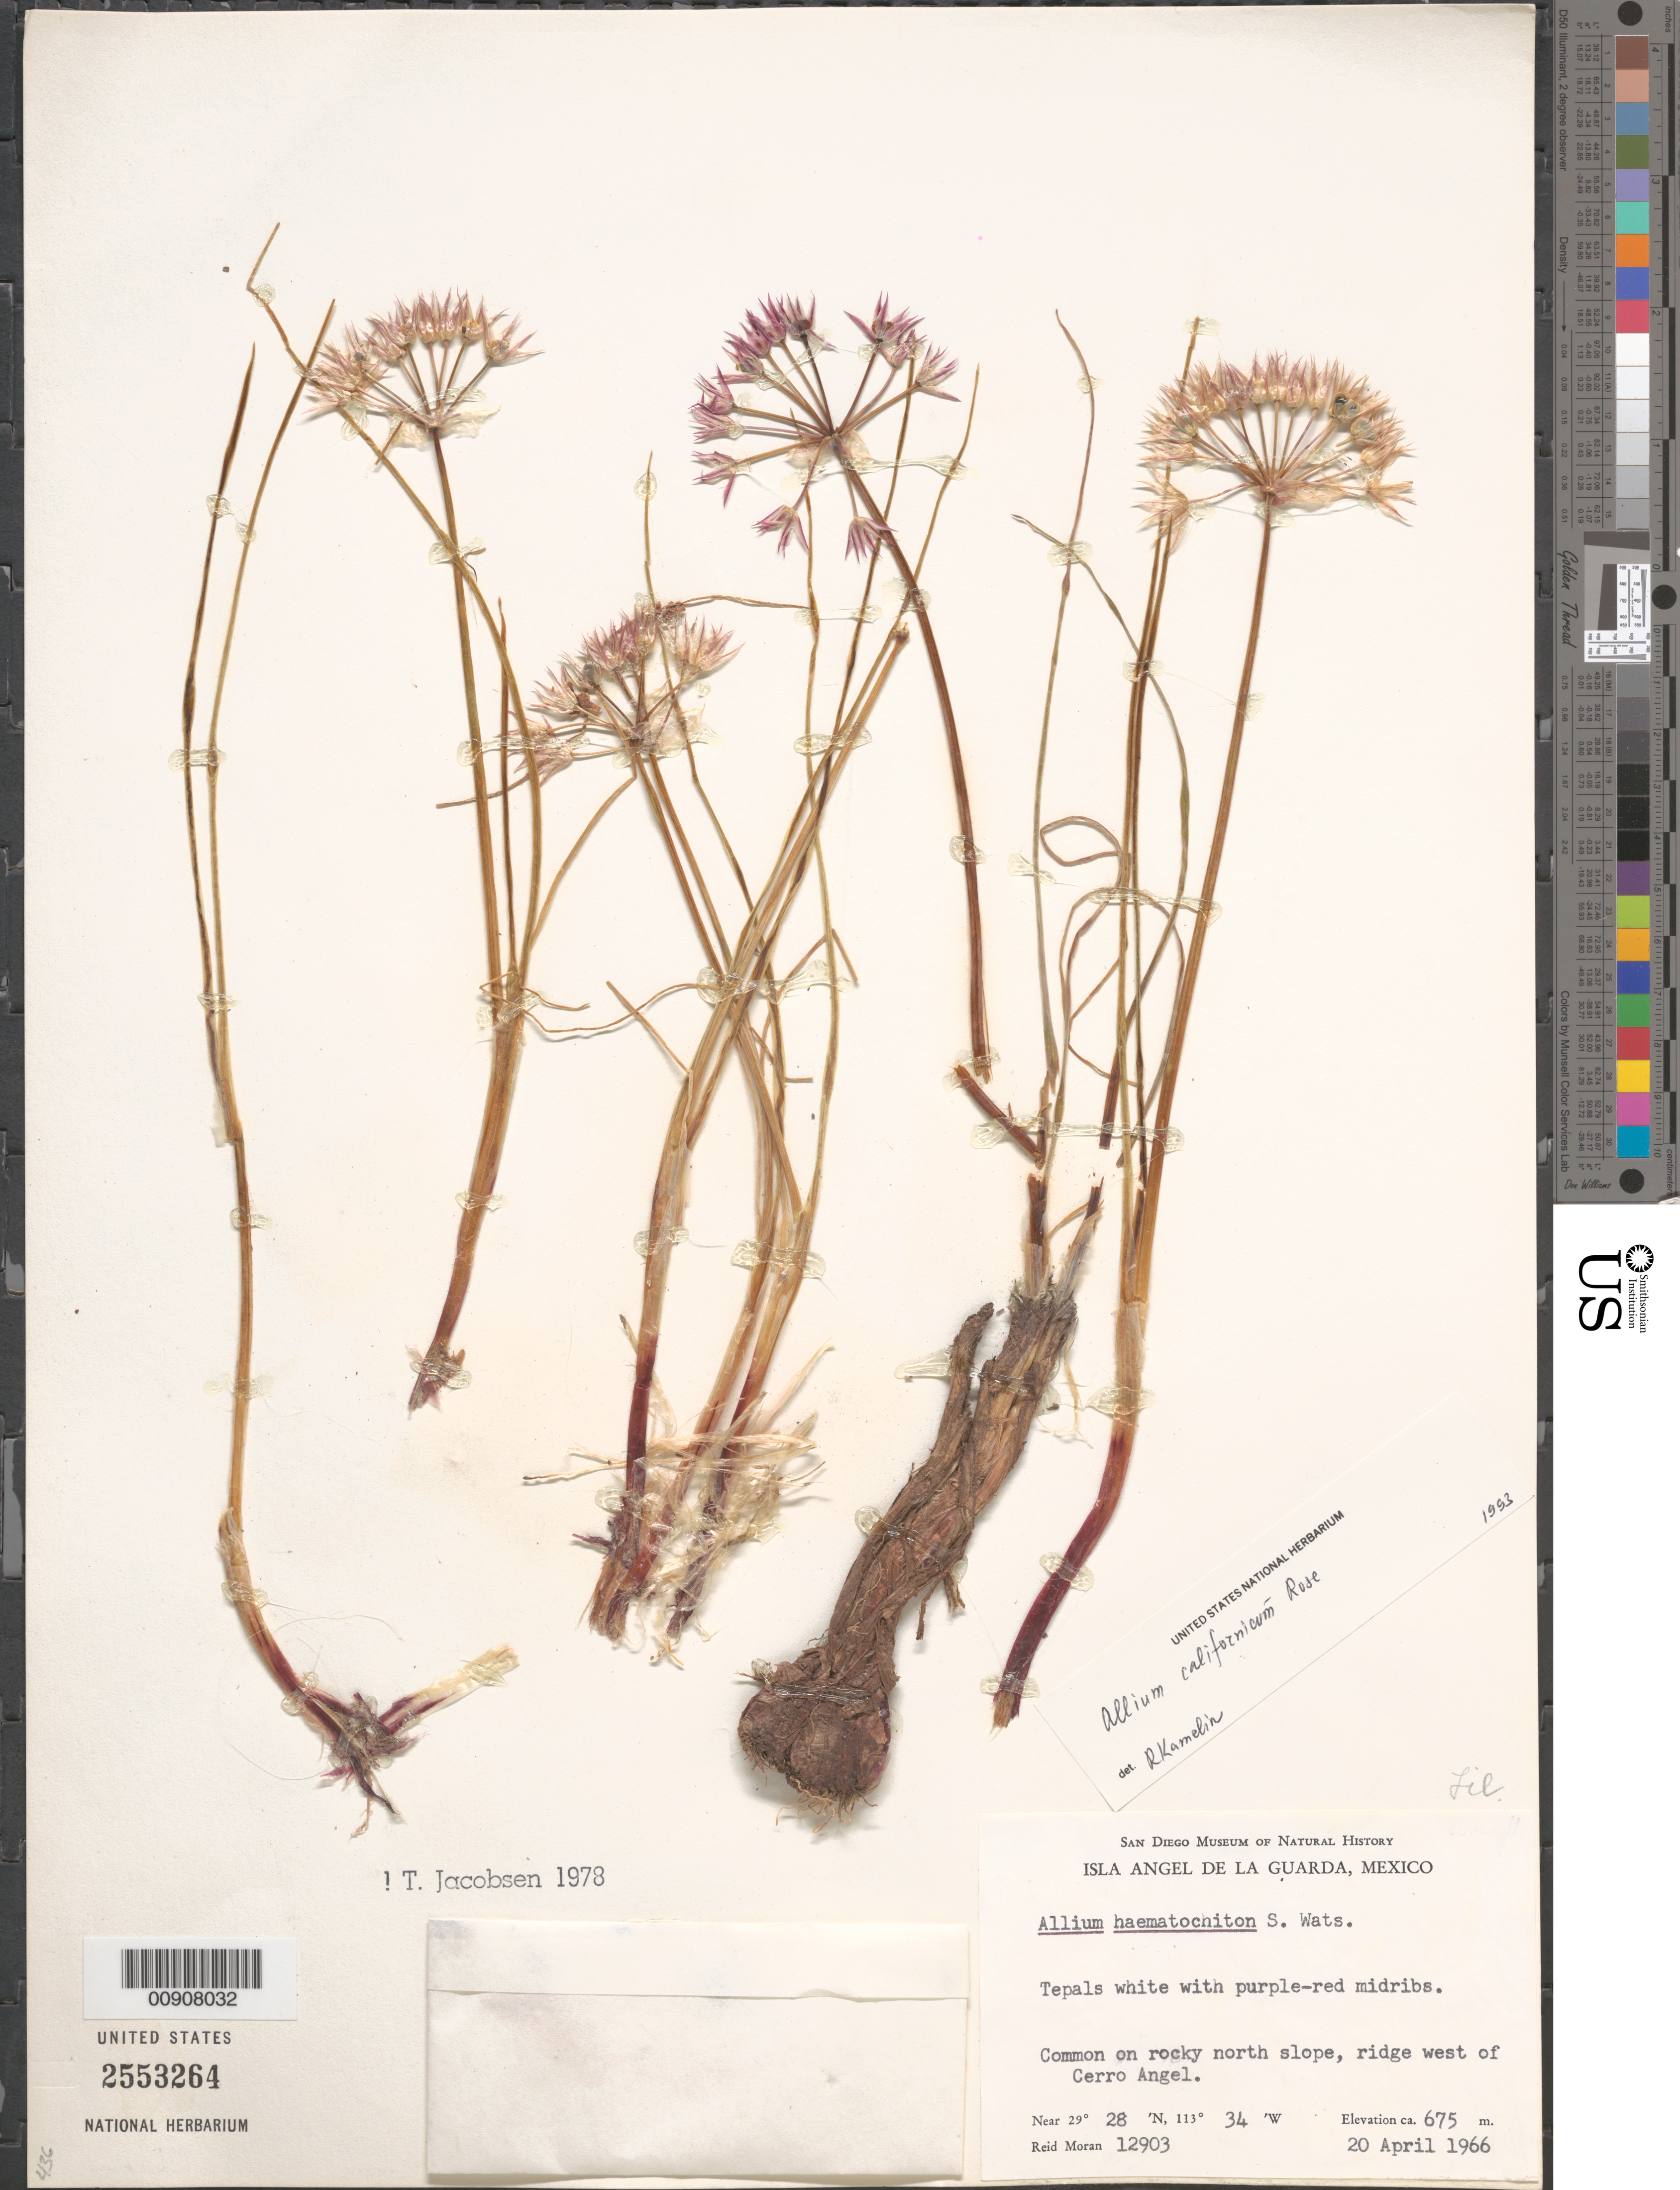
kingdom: Plantae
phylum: Tracheophyta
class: Liliopsida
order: Asparagales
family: Amaryllidaceae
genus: Allium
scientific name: Allium californicum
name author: Rose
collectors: R. V. Moran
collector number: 12903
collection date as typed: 20 Apr 1966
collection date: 1966-04-20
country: Mexico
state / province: Baja California Norte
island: Angel de la Guarda I.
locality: Isla Angel de la Guarda. Ridge west of Cerro Angel.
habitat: Common on rocky north slope, ridge west of Cerro.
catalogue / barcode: US 2553264